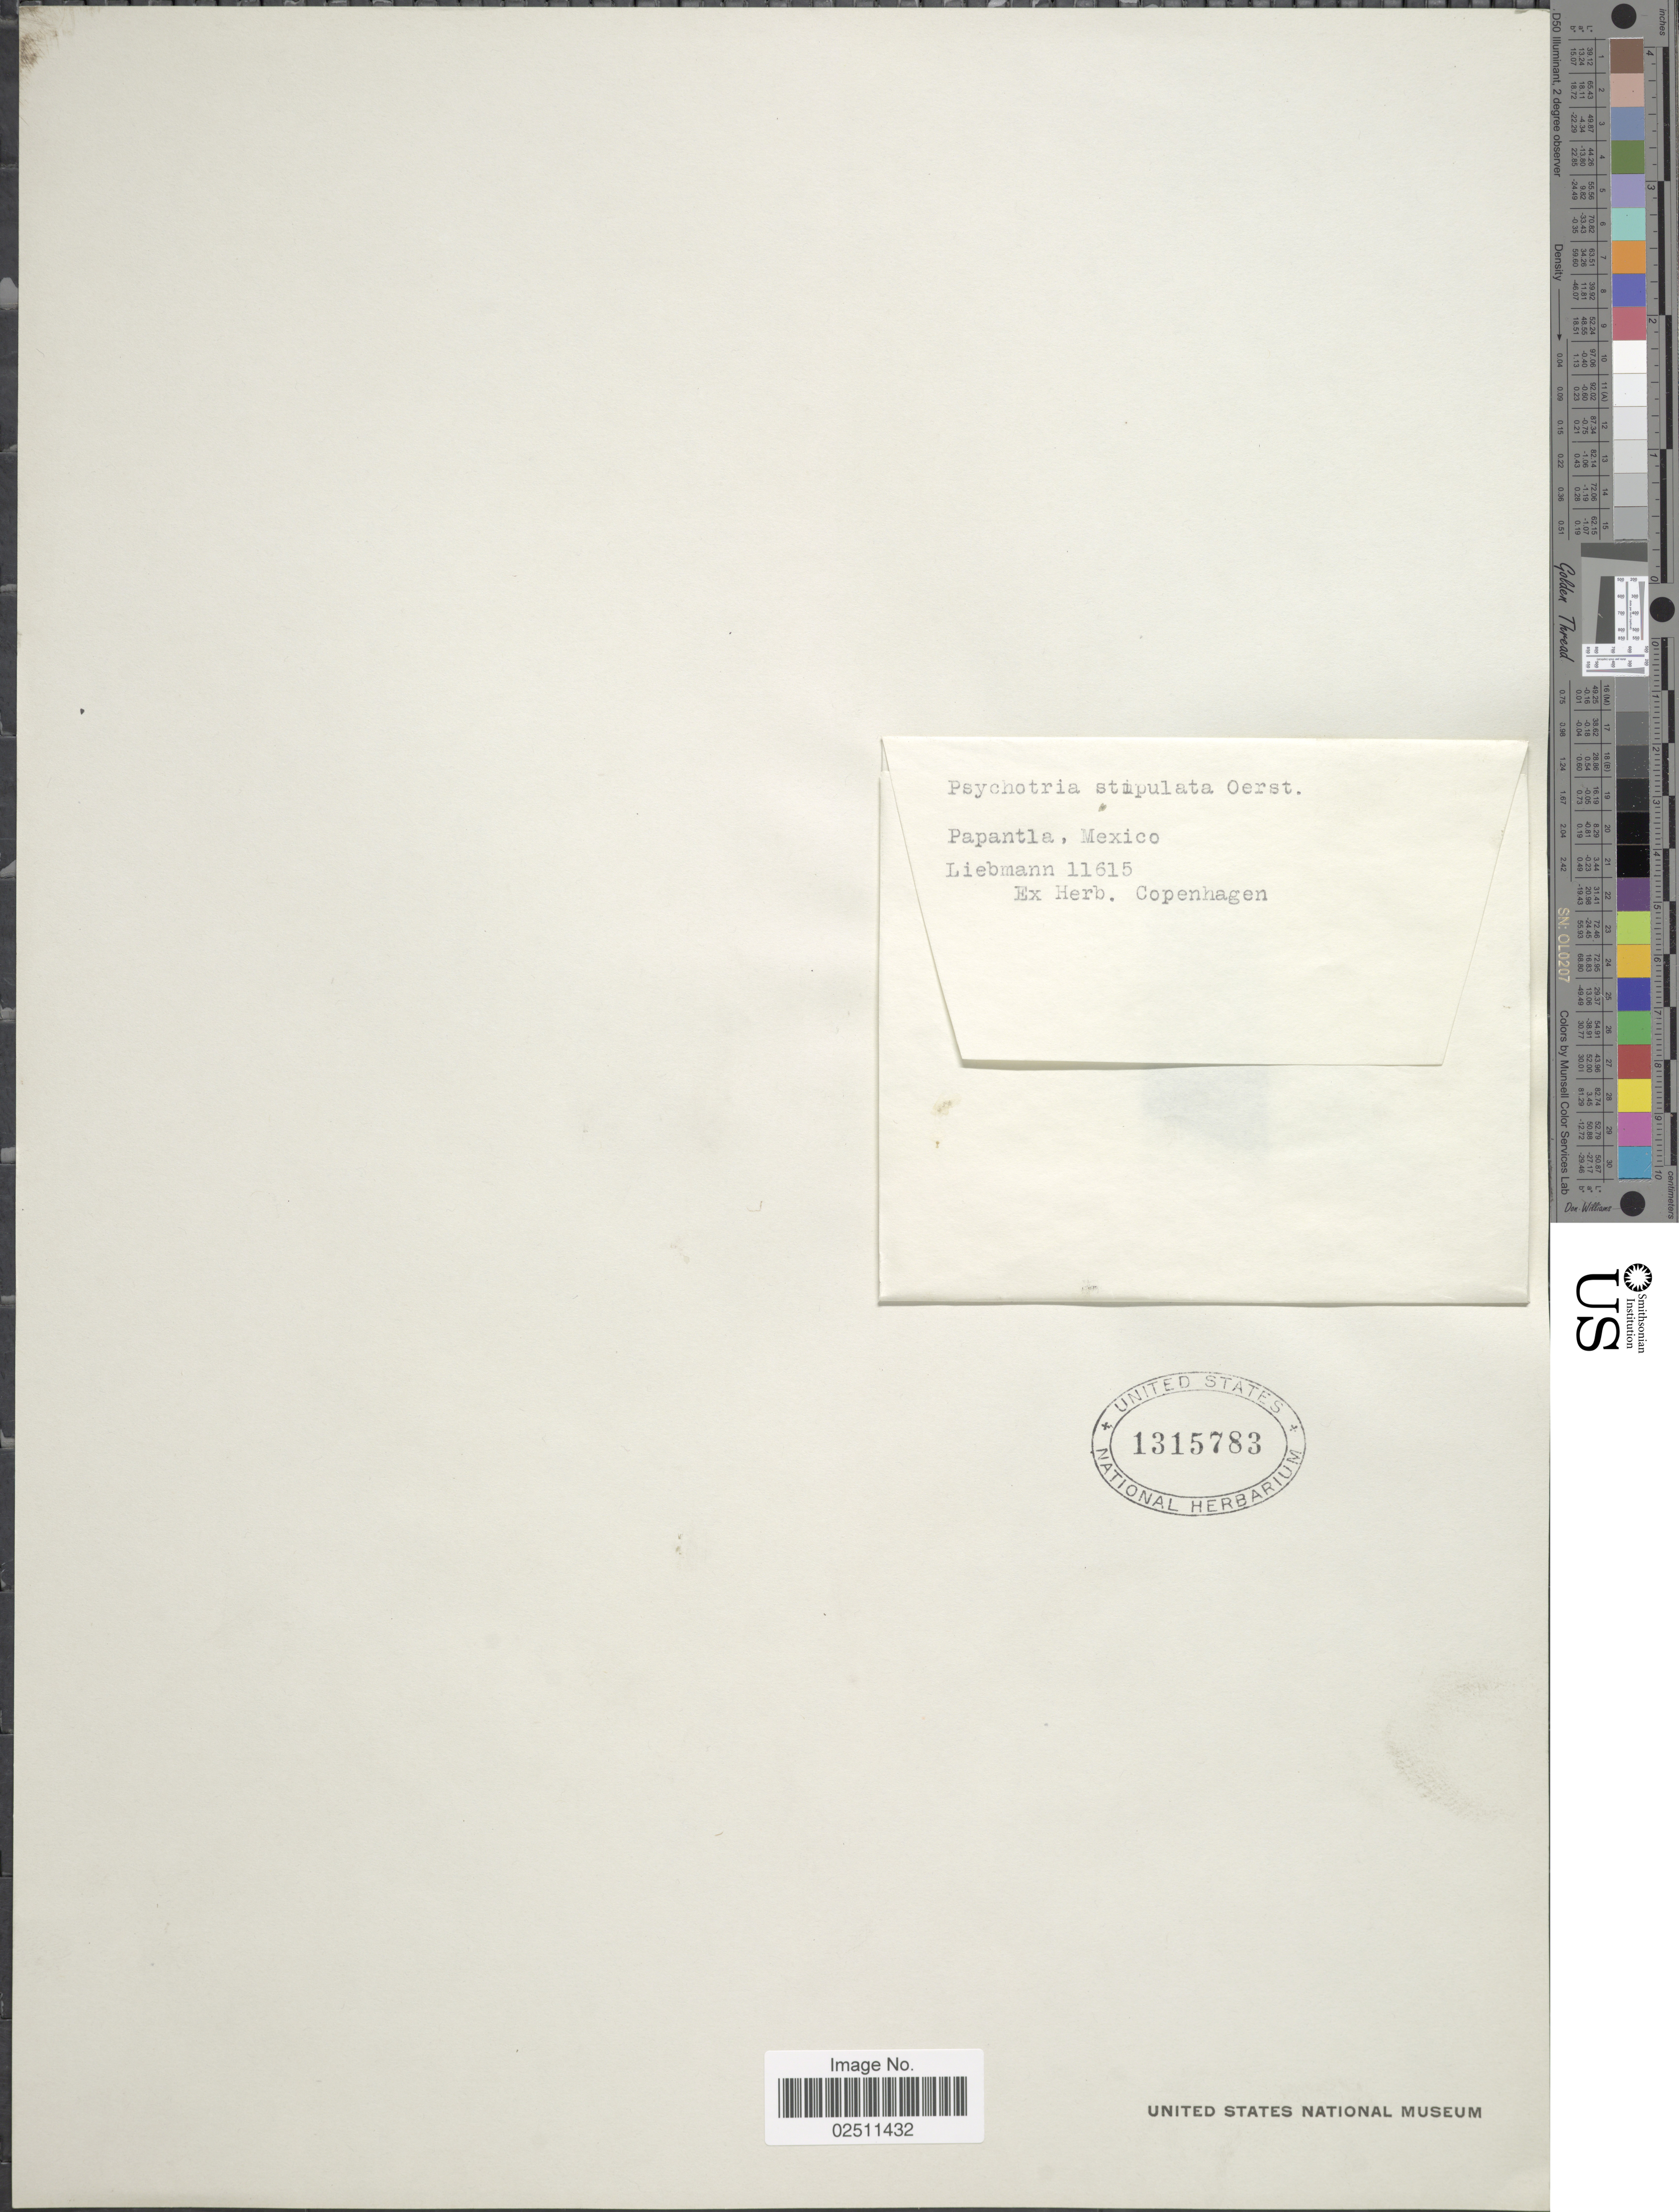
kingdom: Plantae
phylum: Tracheophyta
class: Magnoliopsida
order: Gentianales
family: Rubiaceae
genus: Psychotria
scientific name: Psychotria stipulata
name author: Vell.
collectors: Liebmann, --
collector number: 11615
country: Mexico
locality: Papantla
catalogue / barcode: US 1315783